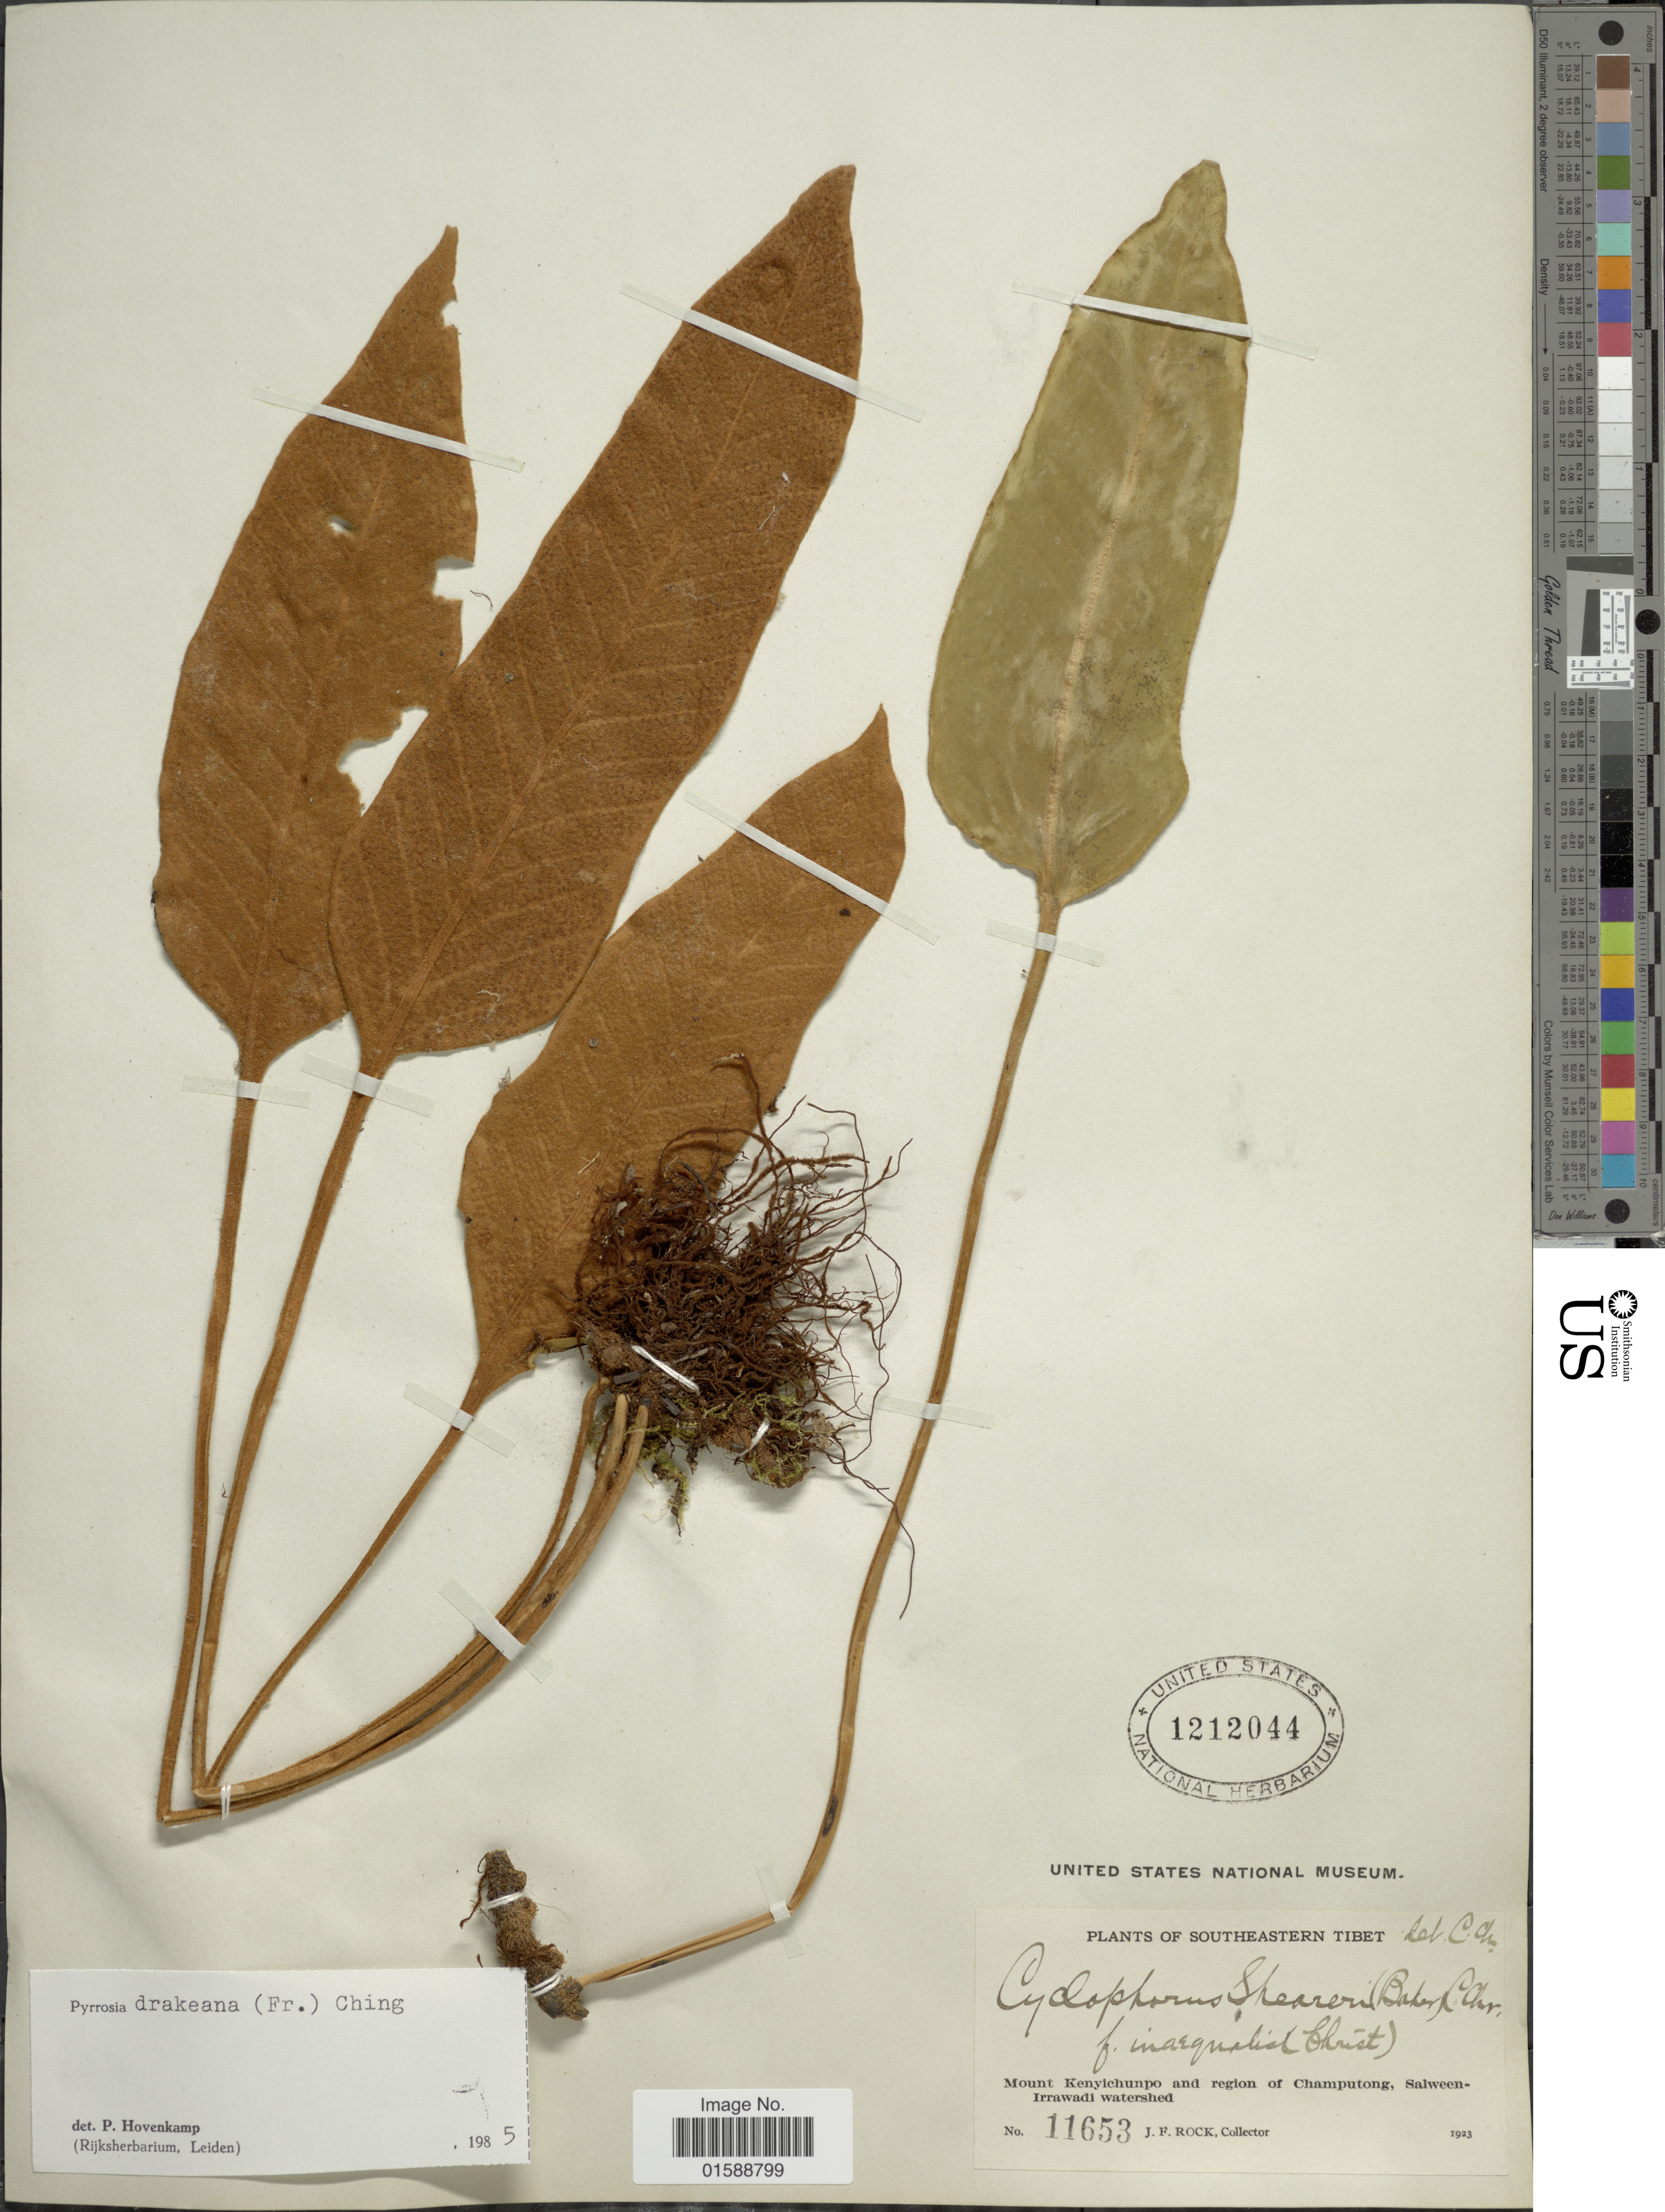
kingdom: Plantae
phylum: Tracheophyta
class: Polypodiopsida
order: Polypodiales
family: Polypodiaceae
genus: Pyrrosia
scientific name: Pyrrosia drakeana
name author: (Franch.) Ching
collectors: J. Rock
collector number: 11653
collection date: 1923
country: China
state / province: Xizang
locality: Southeastern Tibet. Mount Kenyichunpo and region of Champutong, Salween-Irrawadi watershed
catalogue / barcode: US 1212044